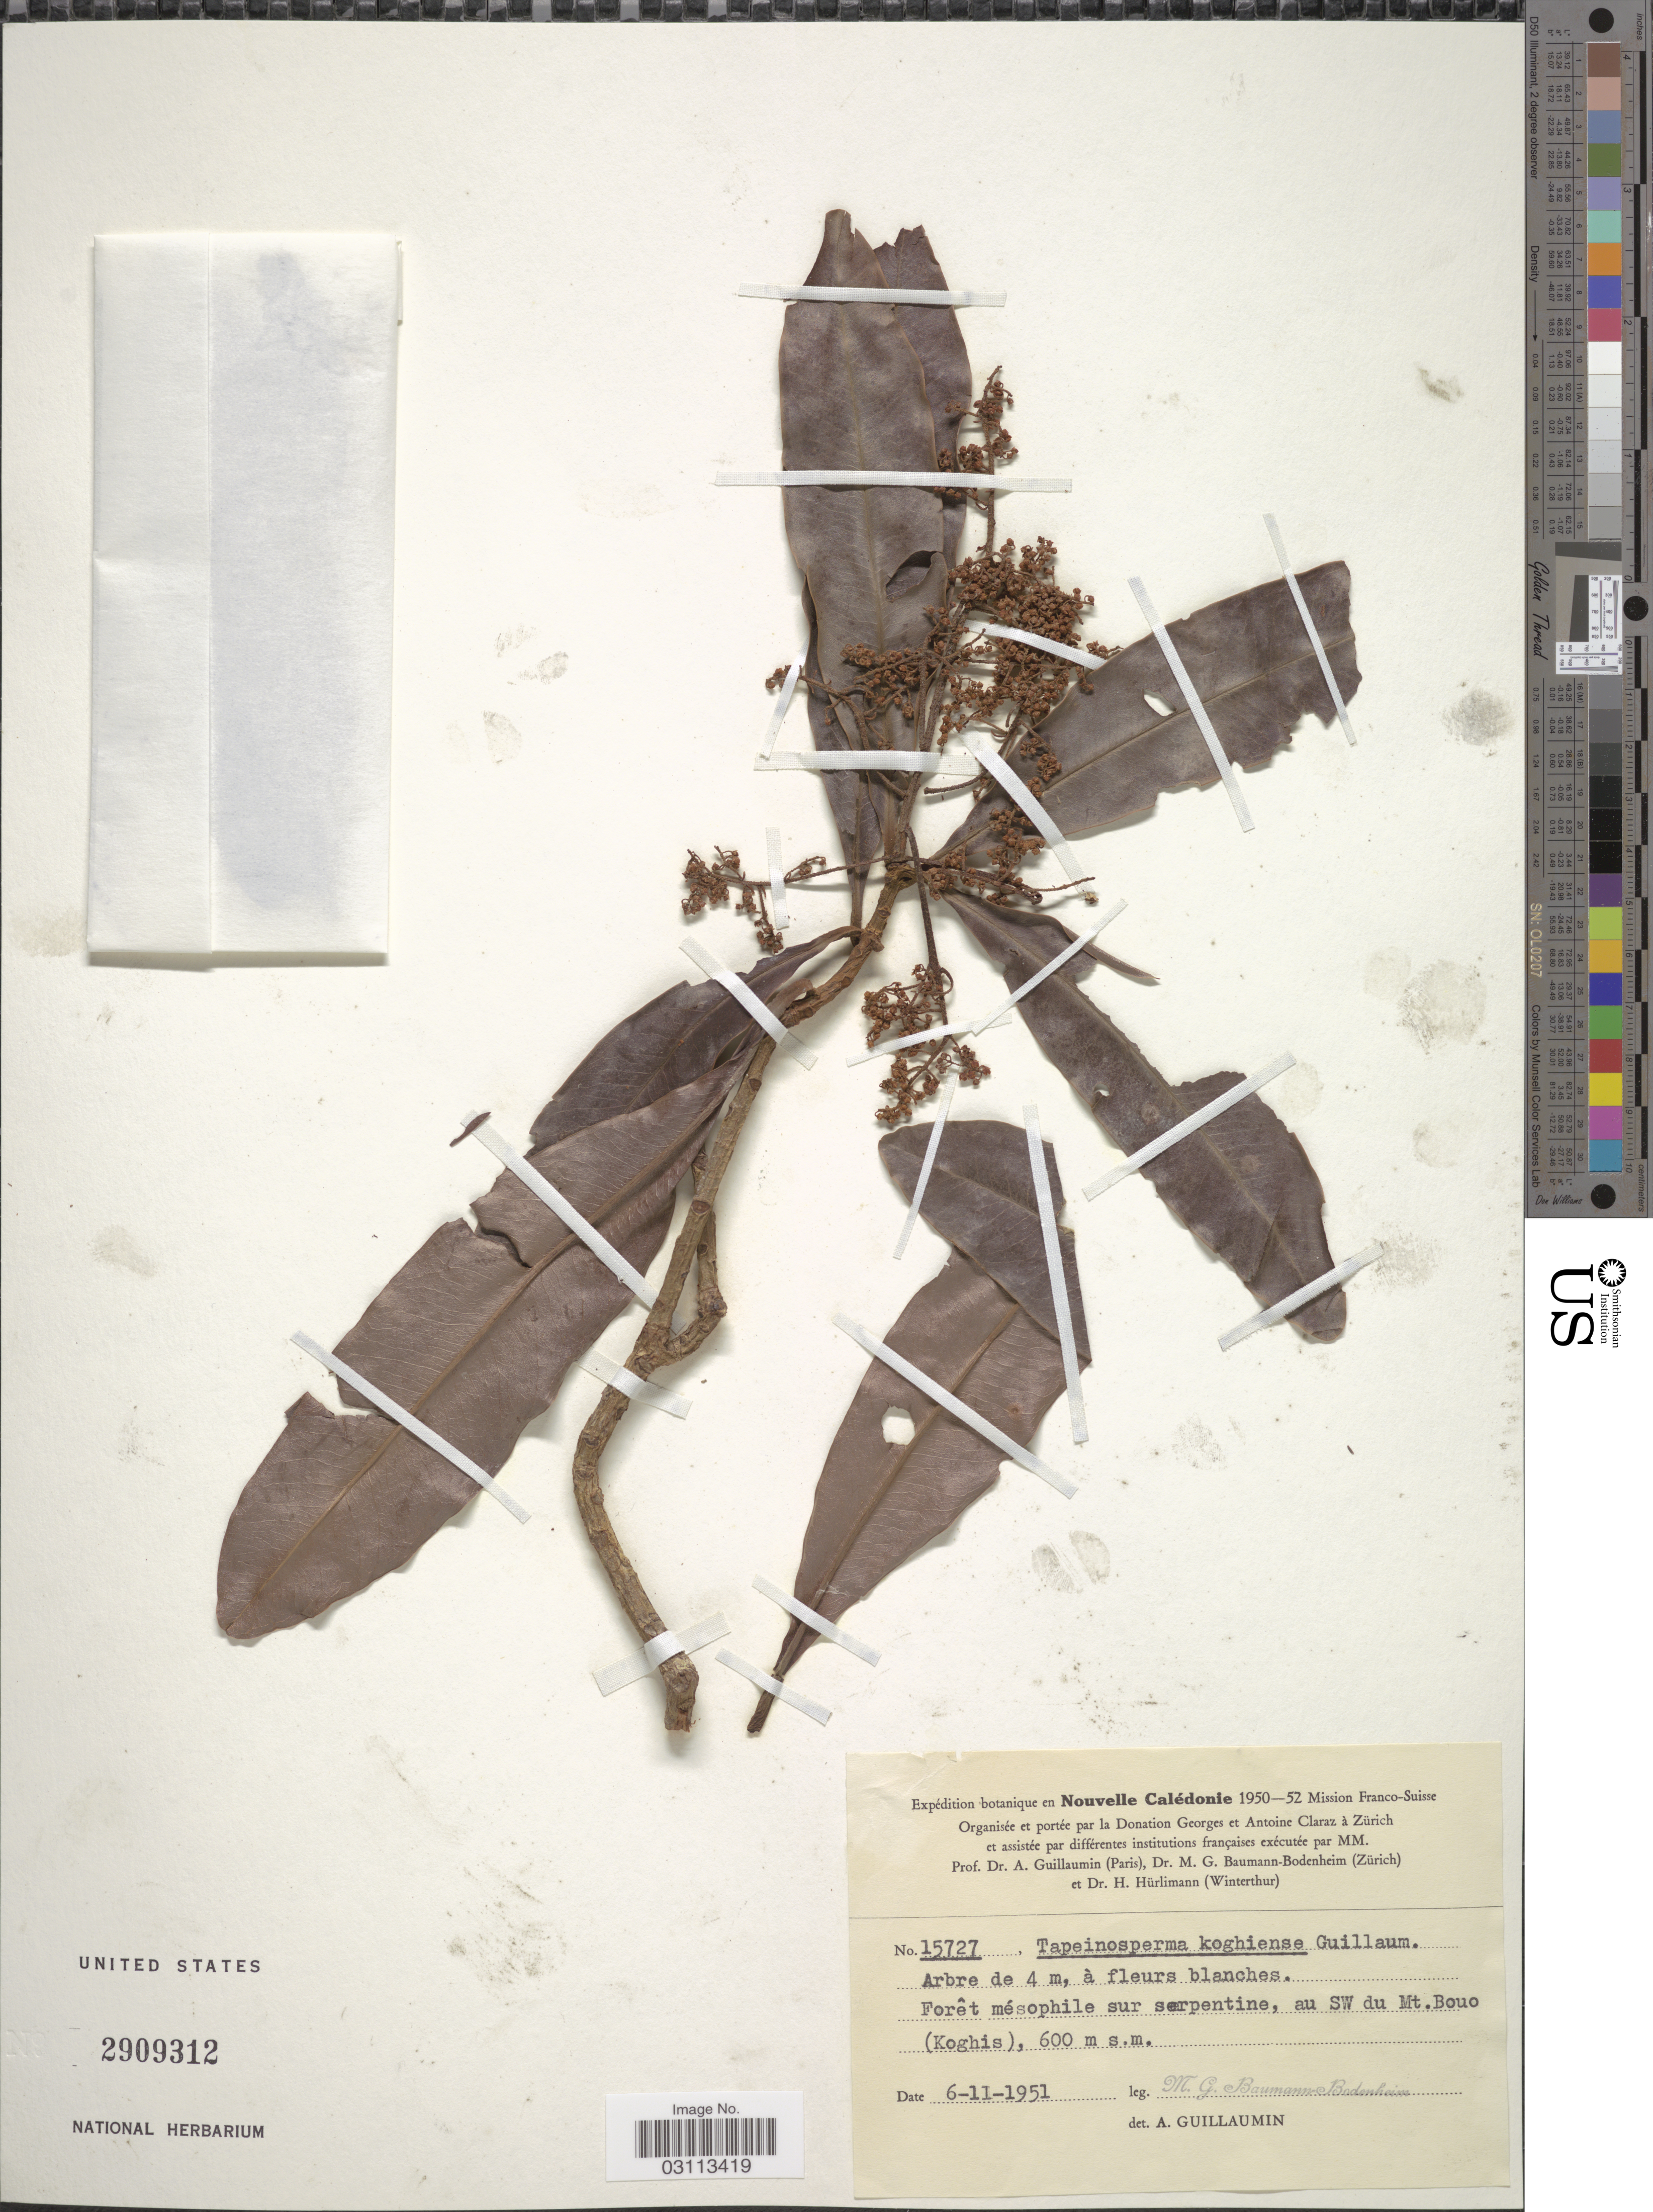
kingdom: Plantae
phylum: Tracheophyta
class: Magnoliopsida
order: Ericales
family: Primulaceae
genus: Tapeinosperma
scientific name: Tapeinosperma koghiense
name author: Guillaumin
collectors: M. G. Baumann-Bodenheim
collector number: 15727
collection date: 1951-11-06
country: New Caledonia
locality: Au SW du Mt. Bouo (Koghis).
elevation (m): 600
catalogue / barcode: US 2909312